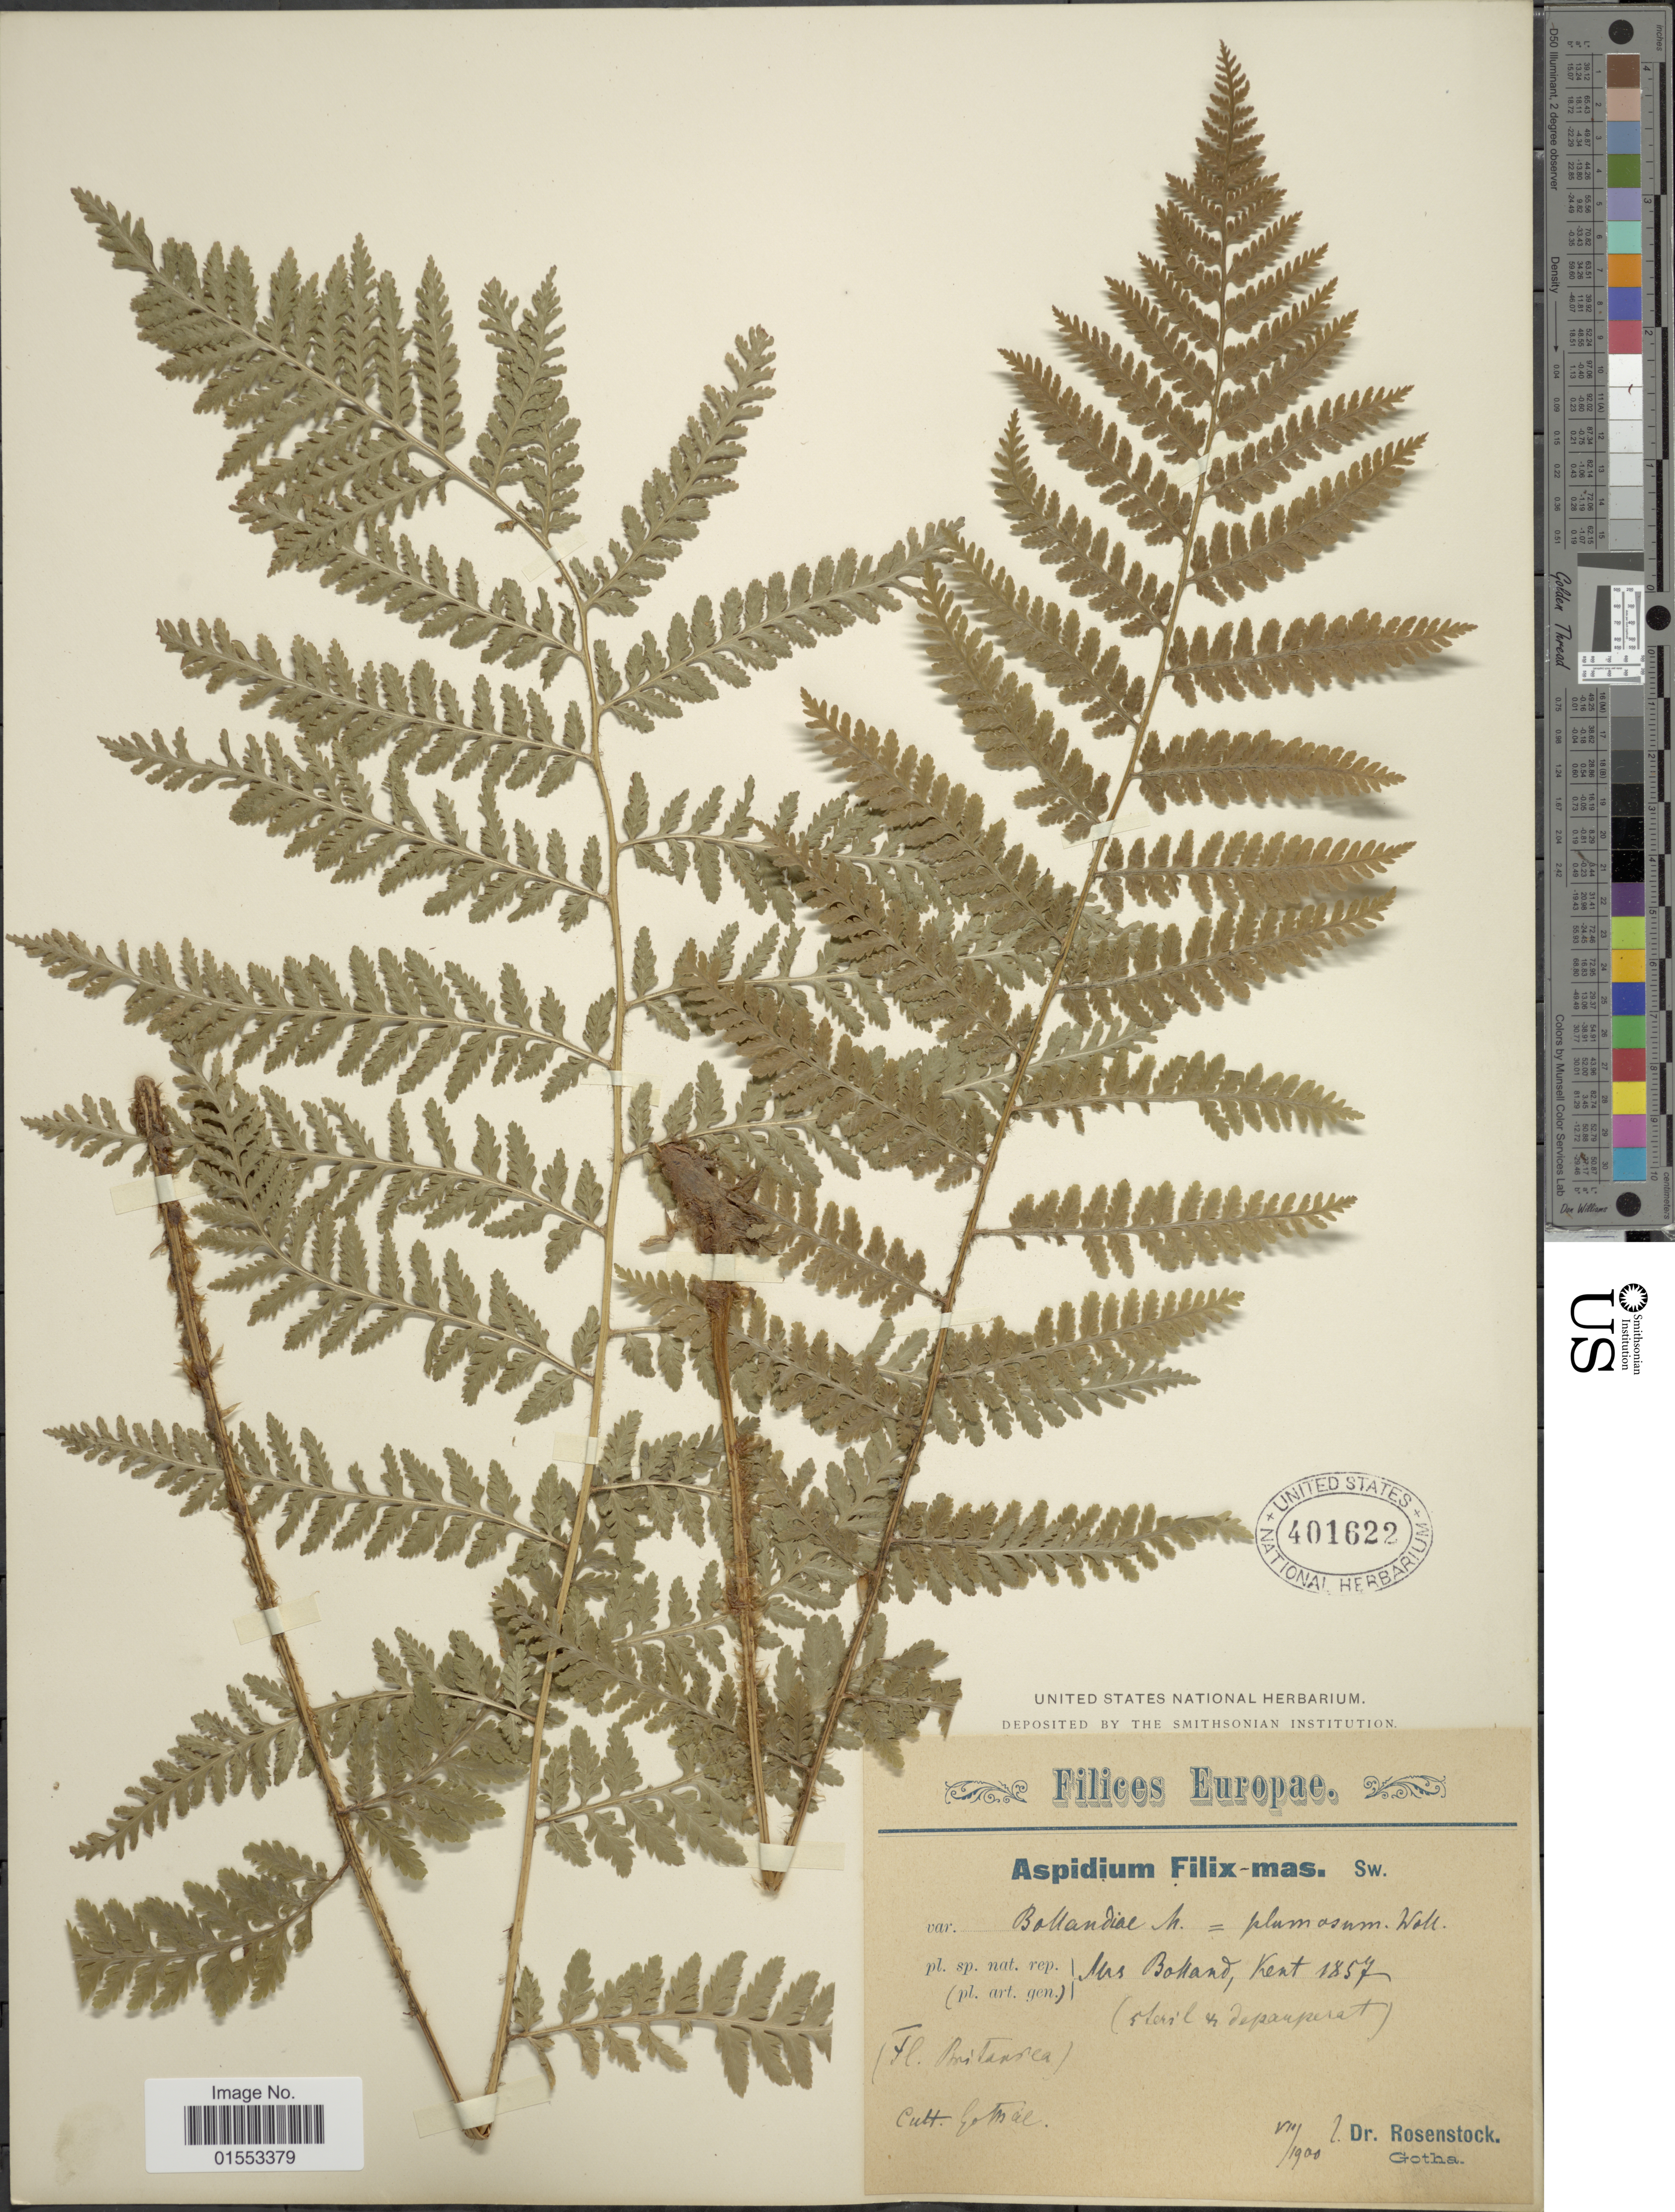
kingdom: Plantae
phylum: Tracheophyta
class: Polypodiopsida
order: Polypodiales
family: Dryopteridaceae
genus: Dryopteris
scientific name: Dryopteris filix-mas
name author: (L.) Schott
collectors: E. Rosenstock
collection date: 1900-07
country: United Kingdom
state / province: England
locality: Kent.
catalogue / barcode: US 401622